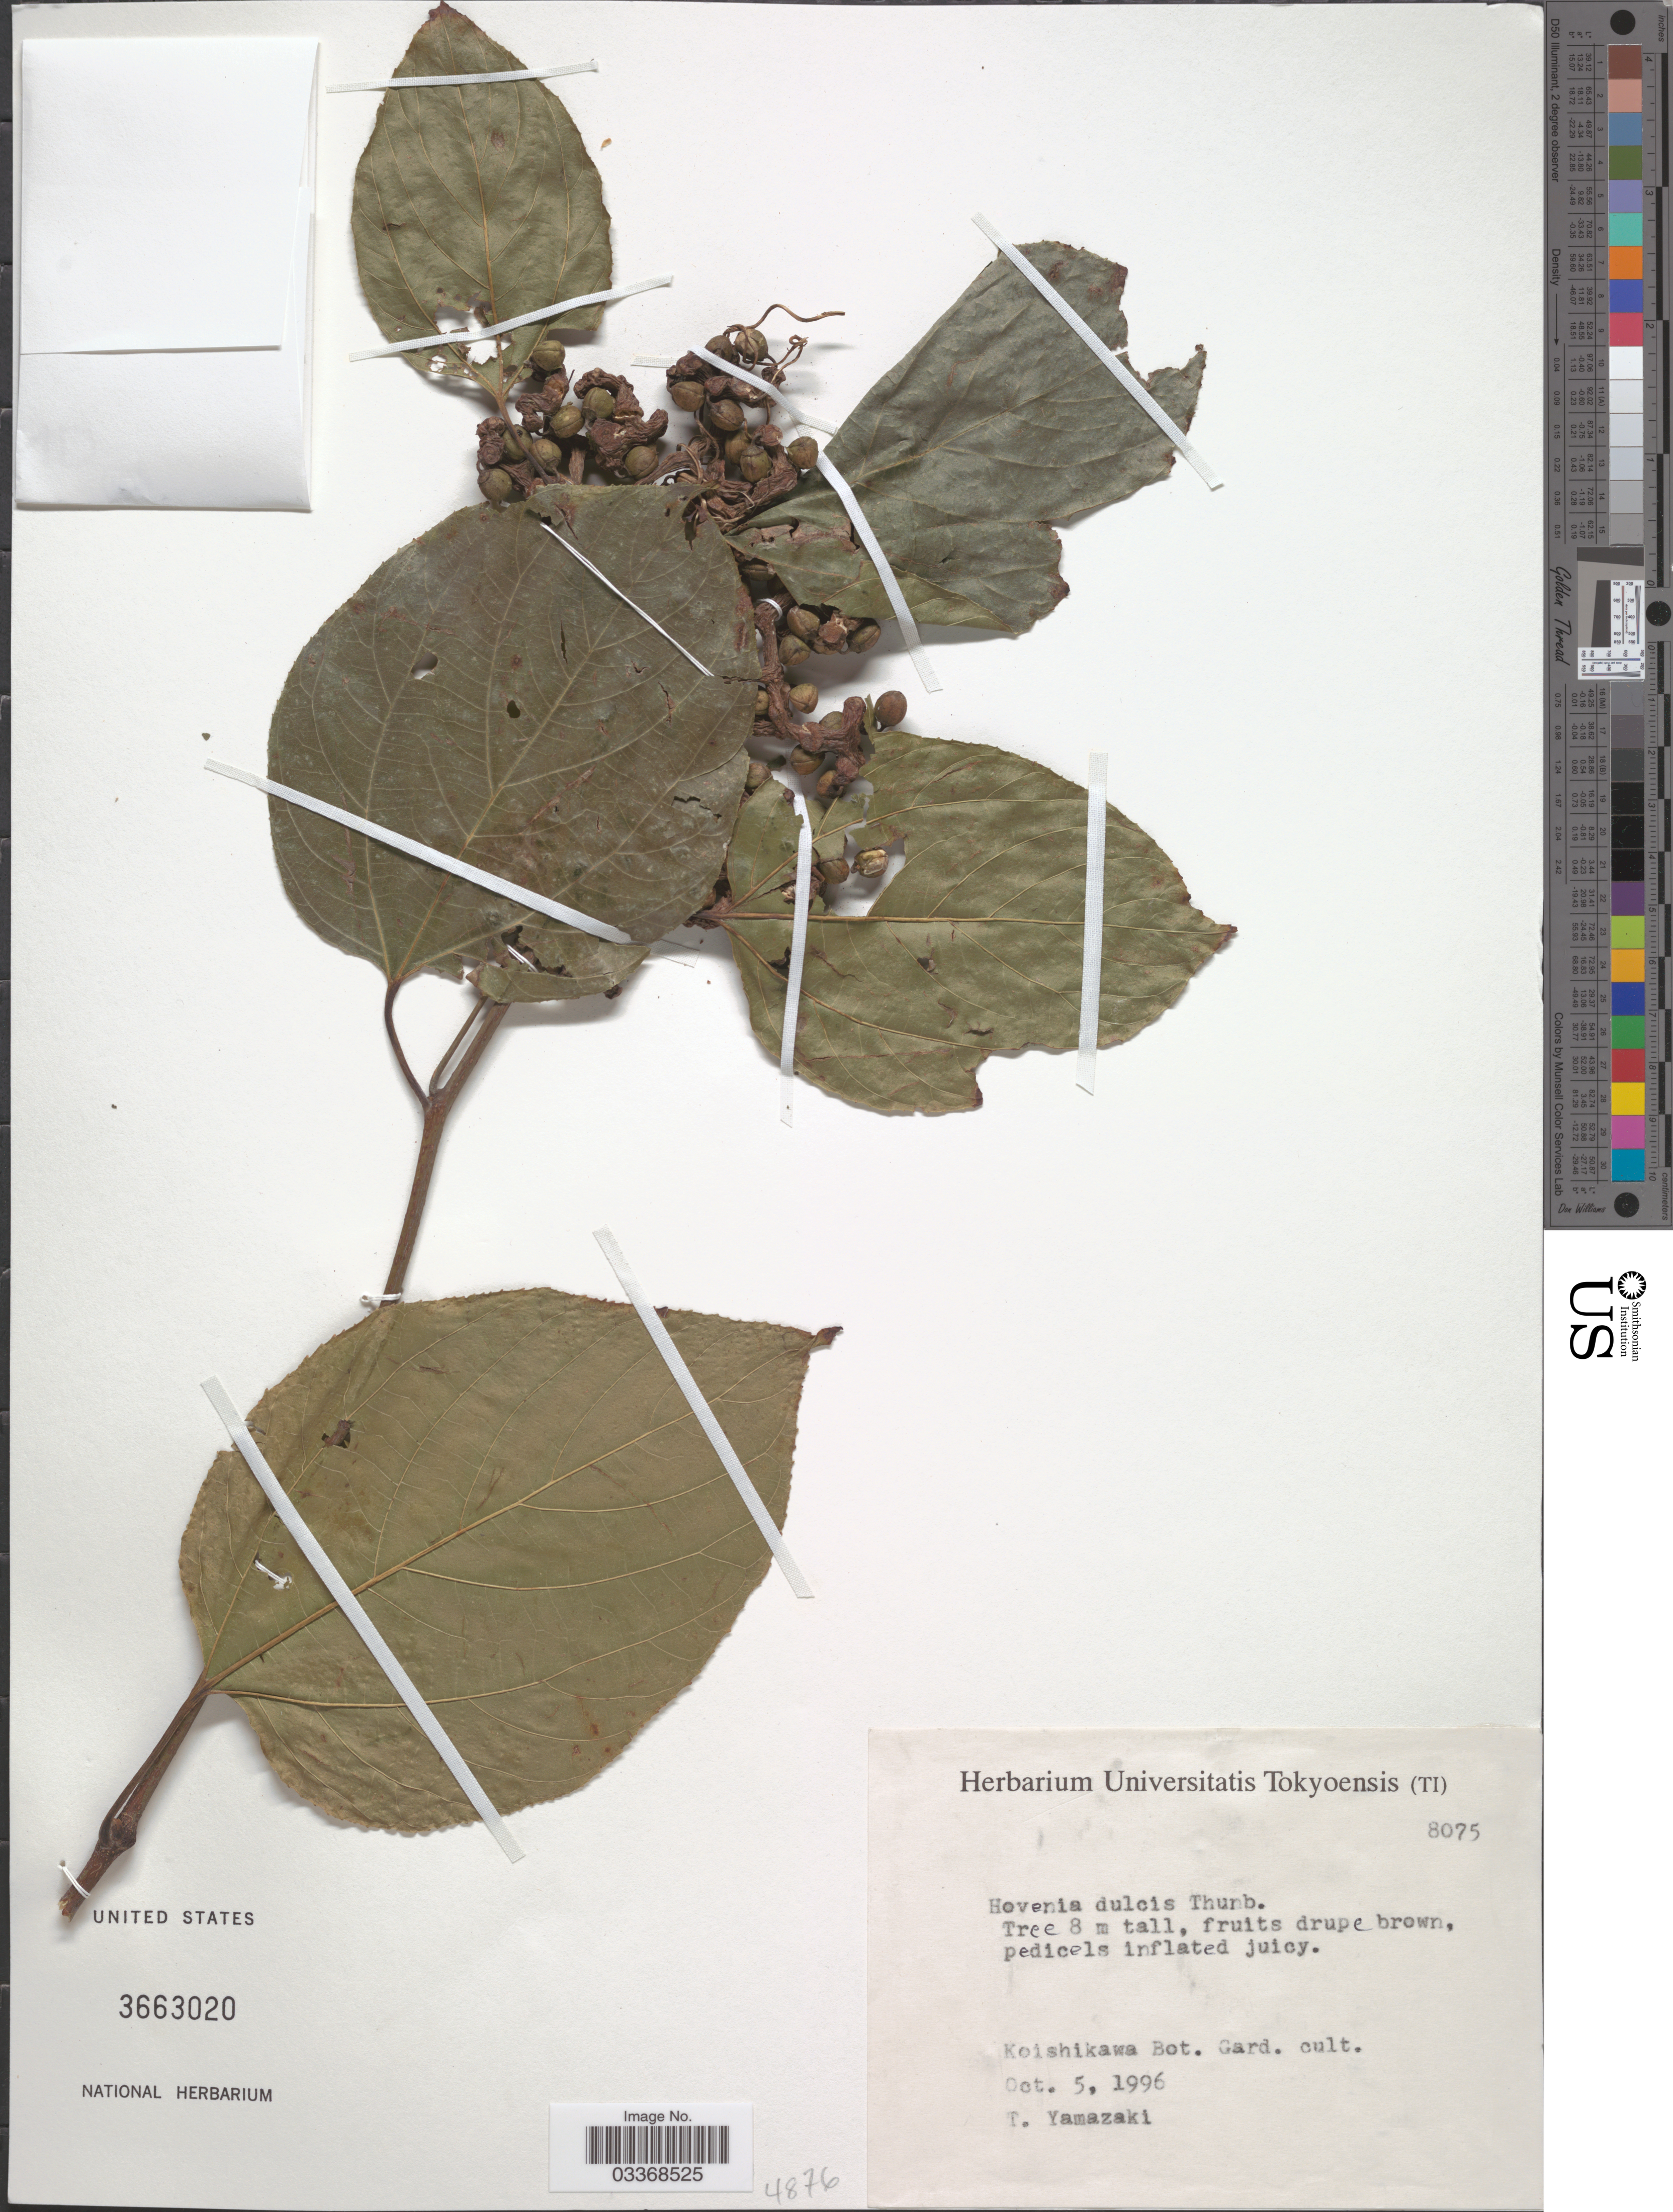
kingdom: Plantae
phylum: Tracheophyta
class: Magnoliopsida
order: Rosales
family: Rhamnaceae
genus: Hovenia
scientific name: Hovenia dulcis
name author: Thunb.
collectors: T. Yamazaki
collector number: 8075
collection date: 1996-10-05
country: Japan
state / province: Tokyo, Federal City of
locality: Koishikawa Bot. Gard.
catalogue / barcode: US 3663020